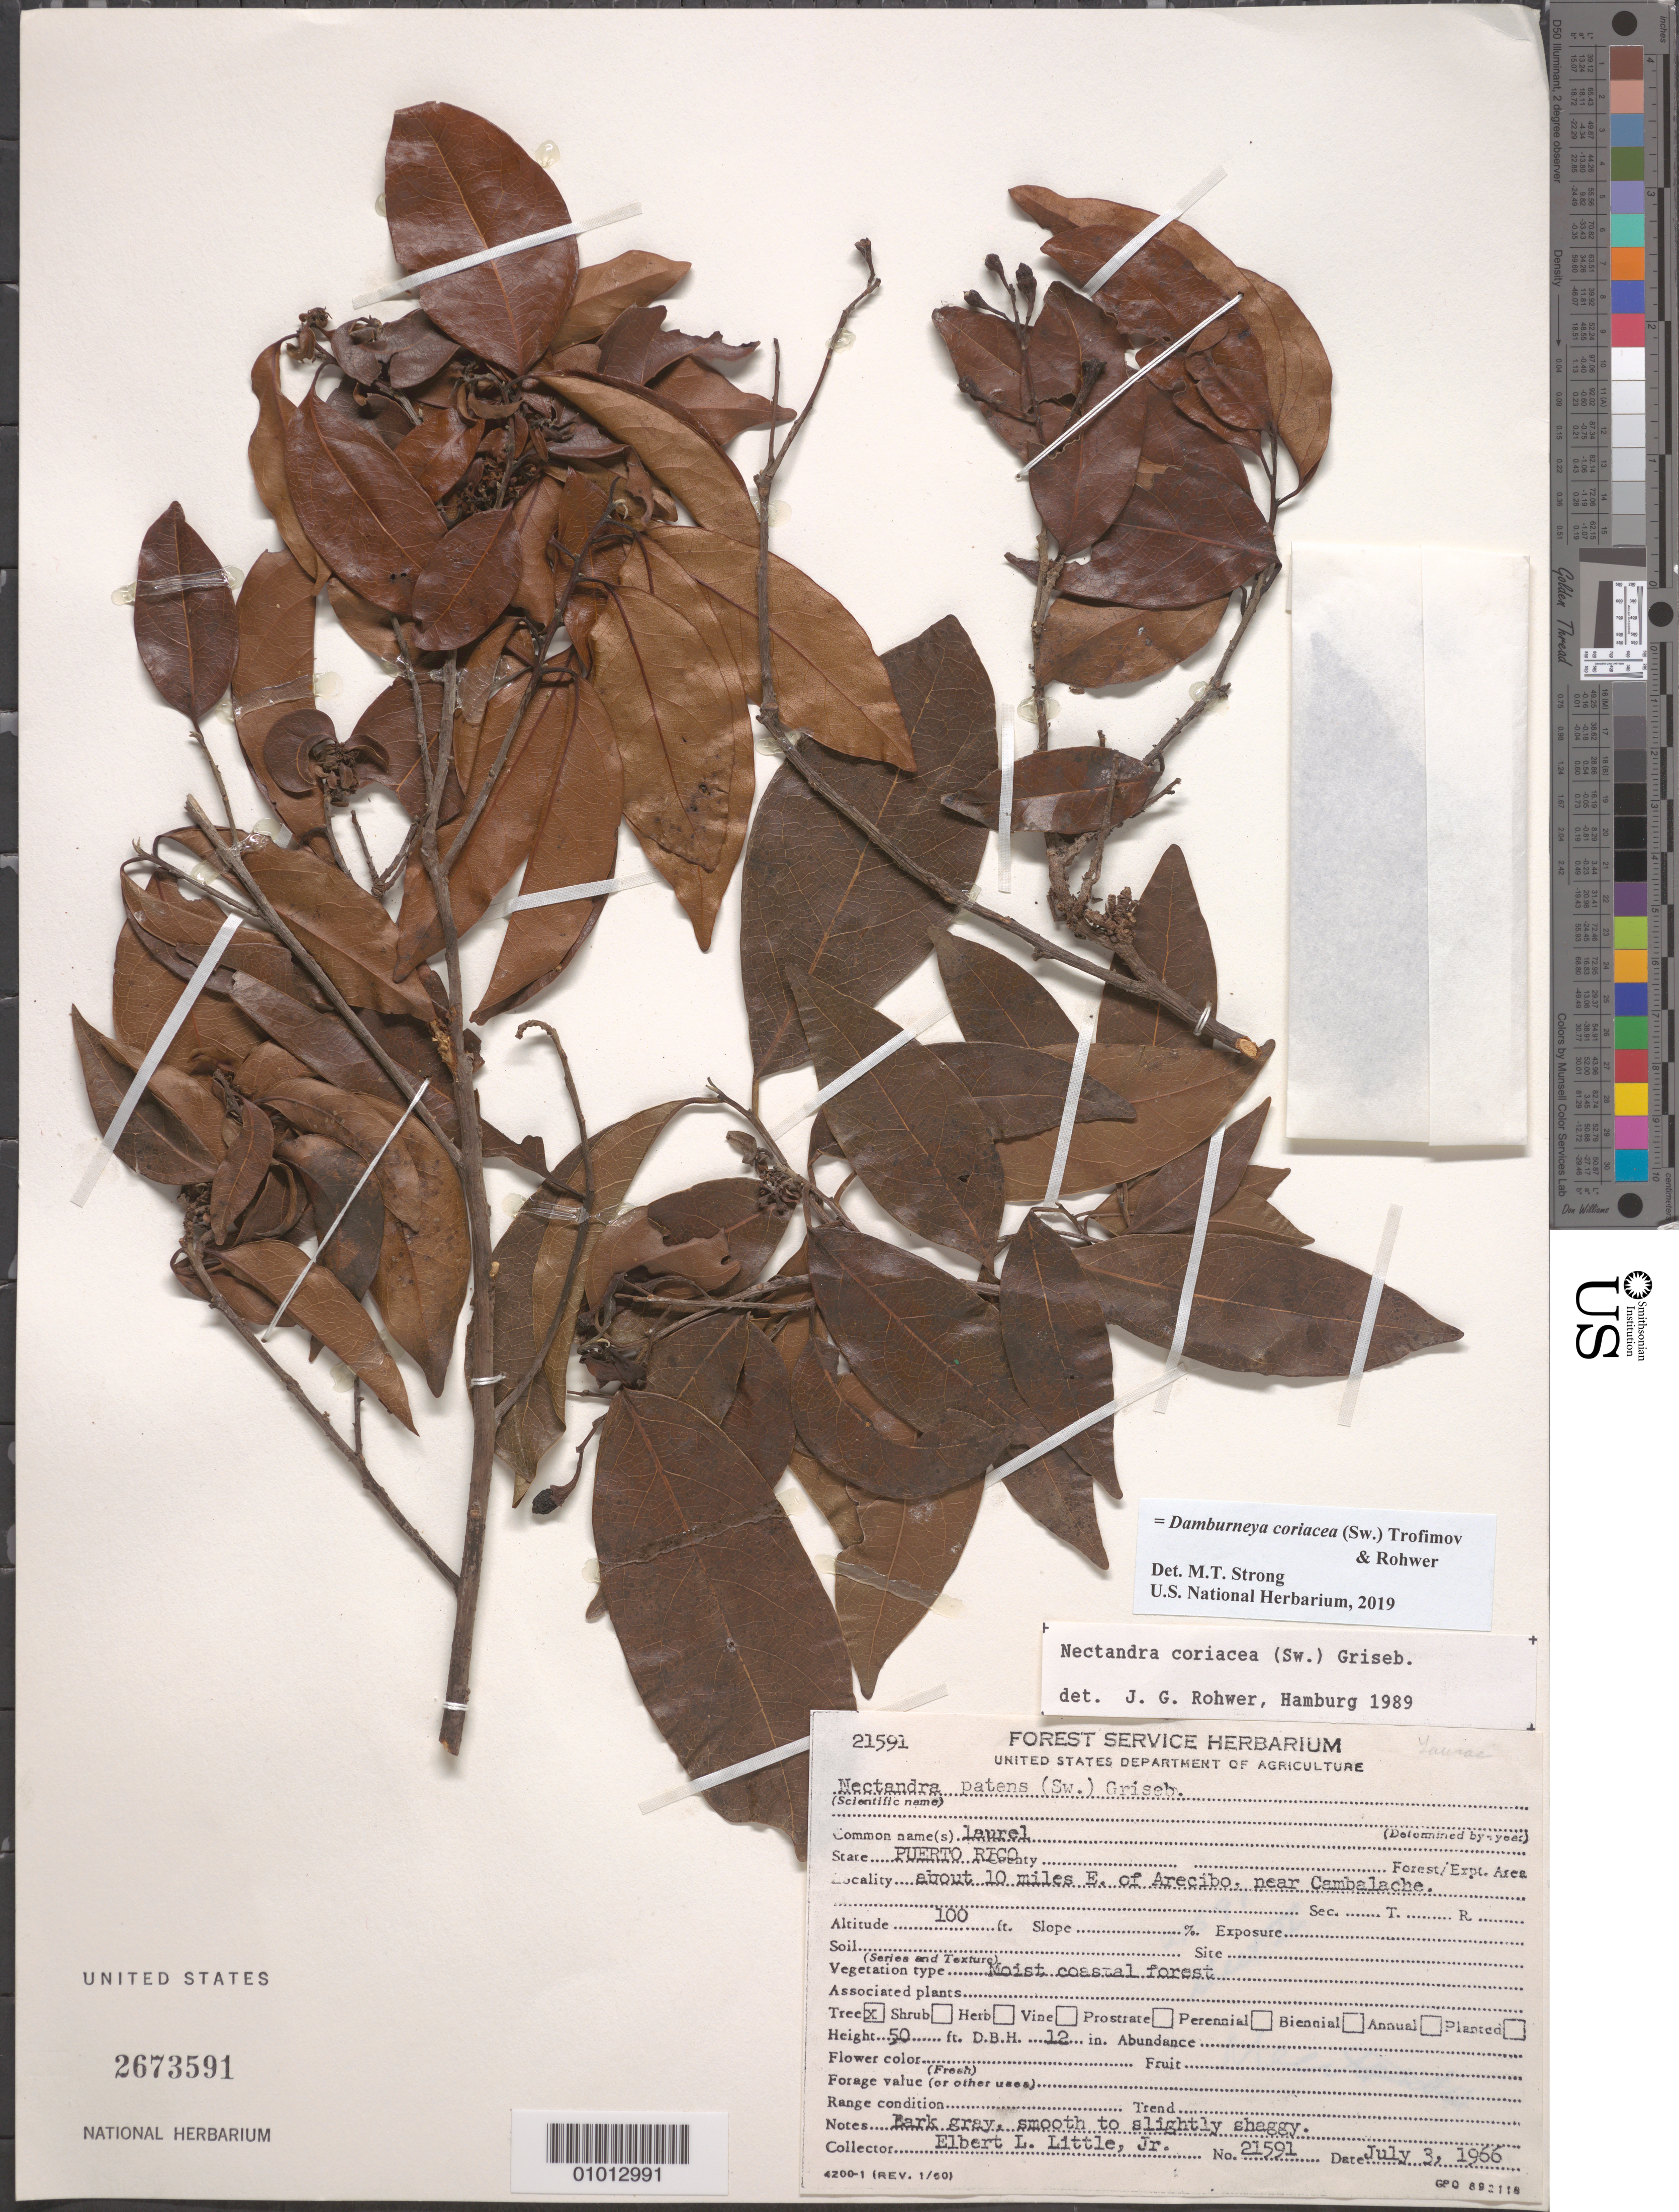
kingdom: Plantae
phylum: Tracheophyta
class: Magnoliopsida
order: Laurales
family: Lauraceae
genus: Damburneya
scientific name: Damburneya coriacea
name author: (Sw.) Trofimov & Rohwer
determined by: Strong, M. T., (US), Smithsonian Institution - National Museum of Natural History (UNITED STATES)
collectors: E. L. Little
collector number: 21591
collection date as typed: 03 Jul 1966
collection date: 1966-07-03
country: Puerto Rico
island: Puerto Rico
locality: About 10 miles E of Arecibo, near Cambalache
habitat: Moist coastal forest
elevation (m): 30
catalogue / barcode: US 2673591